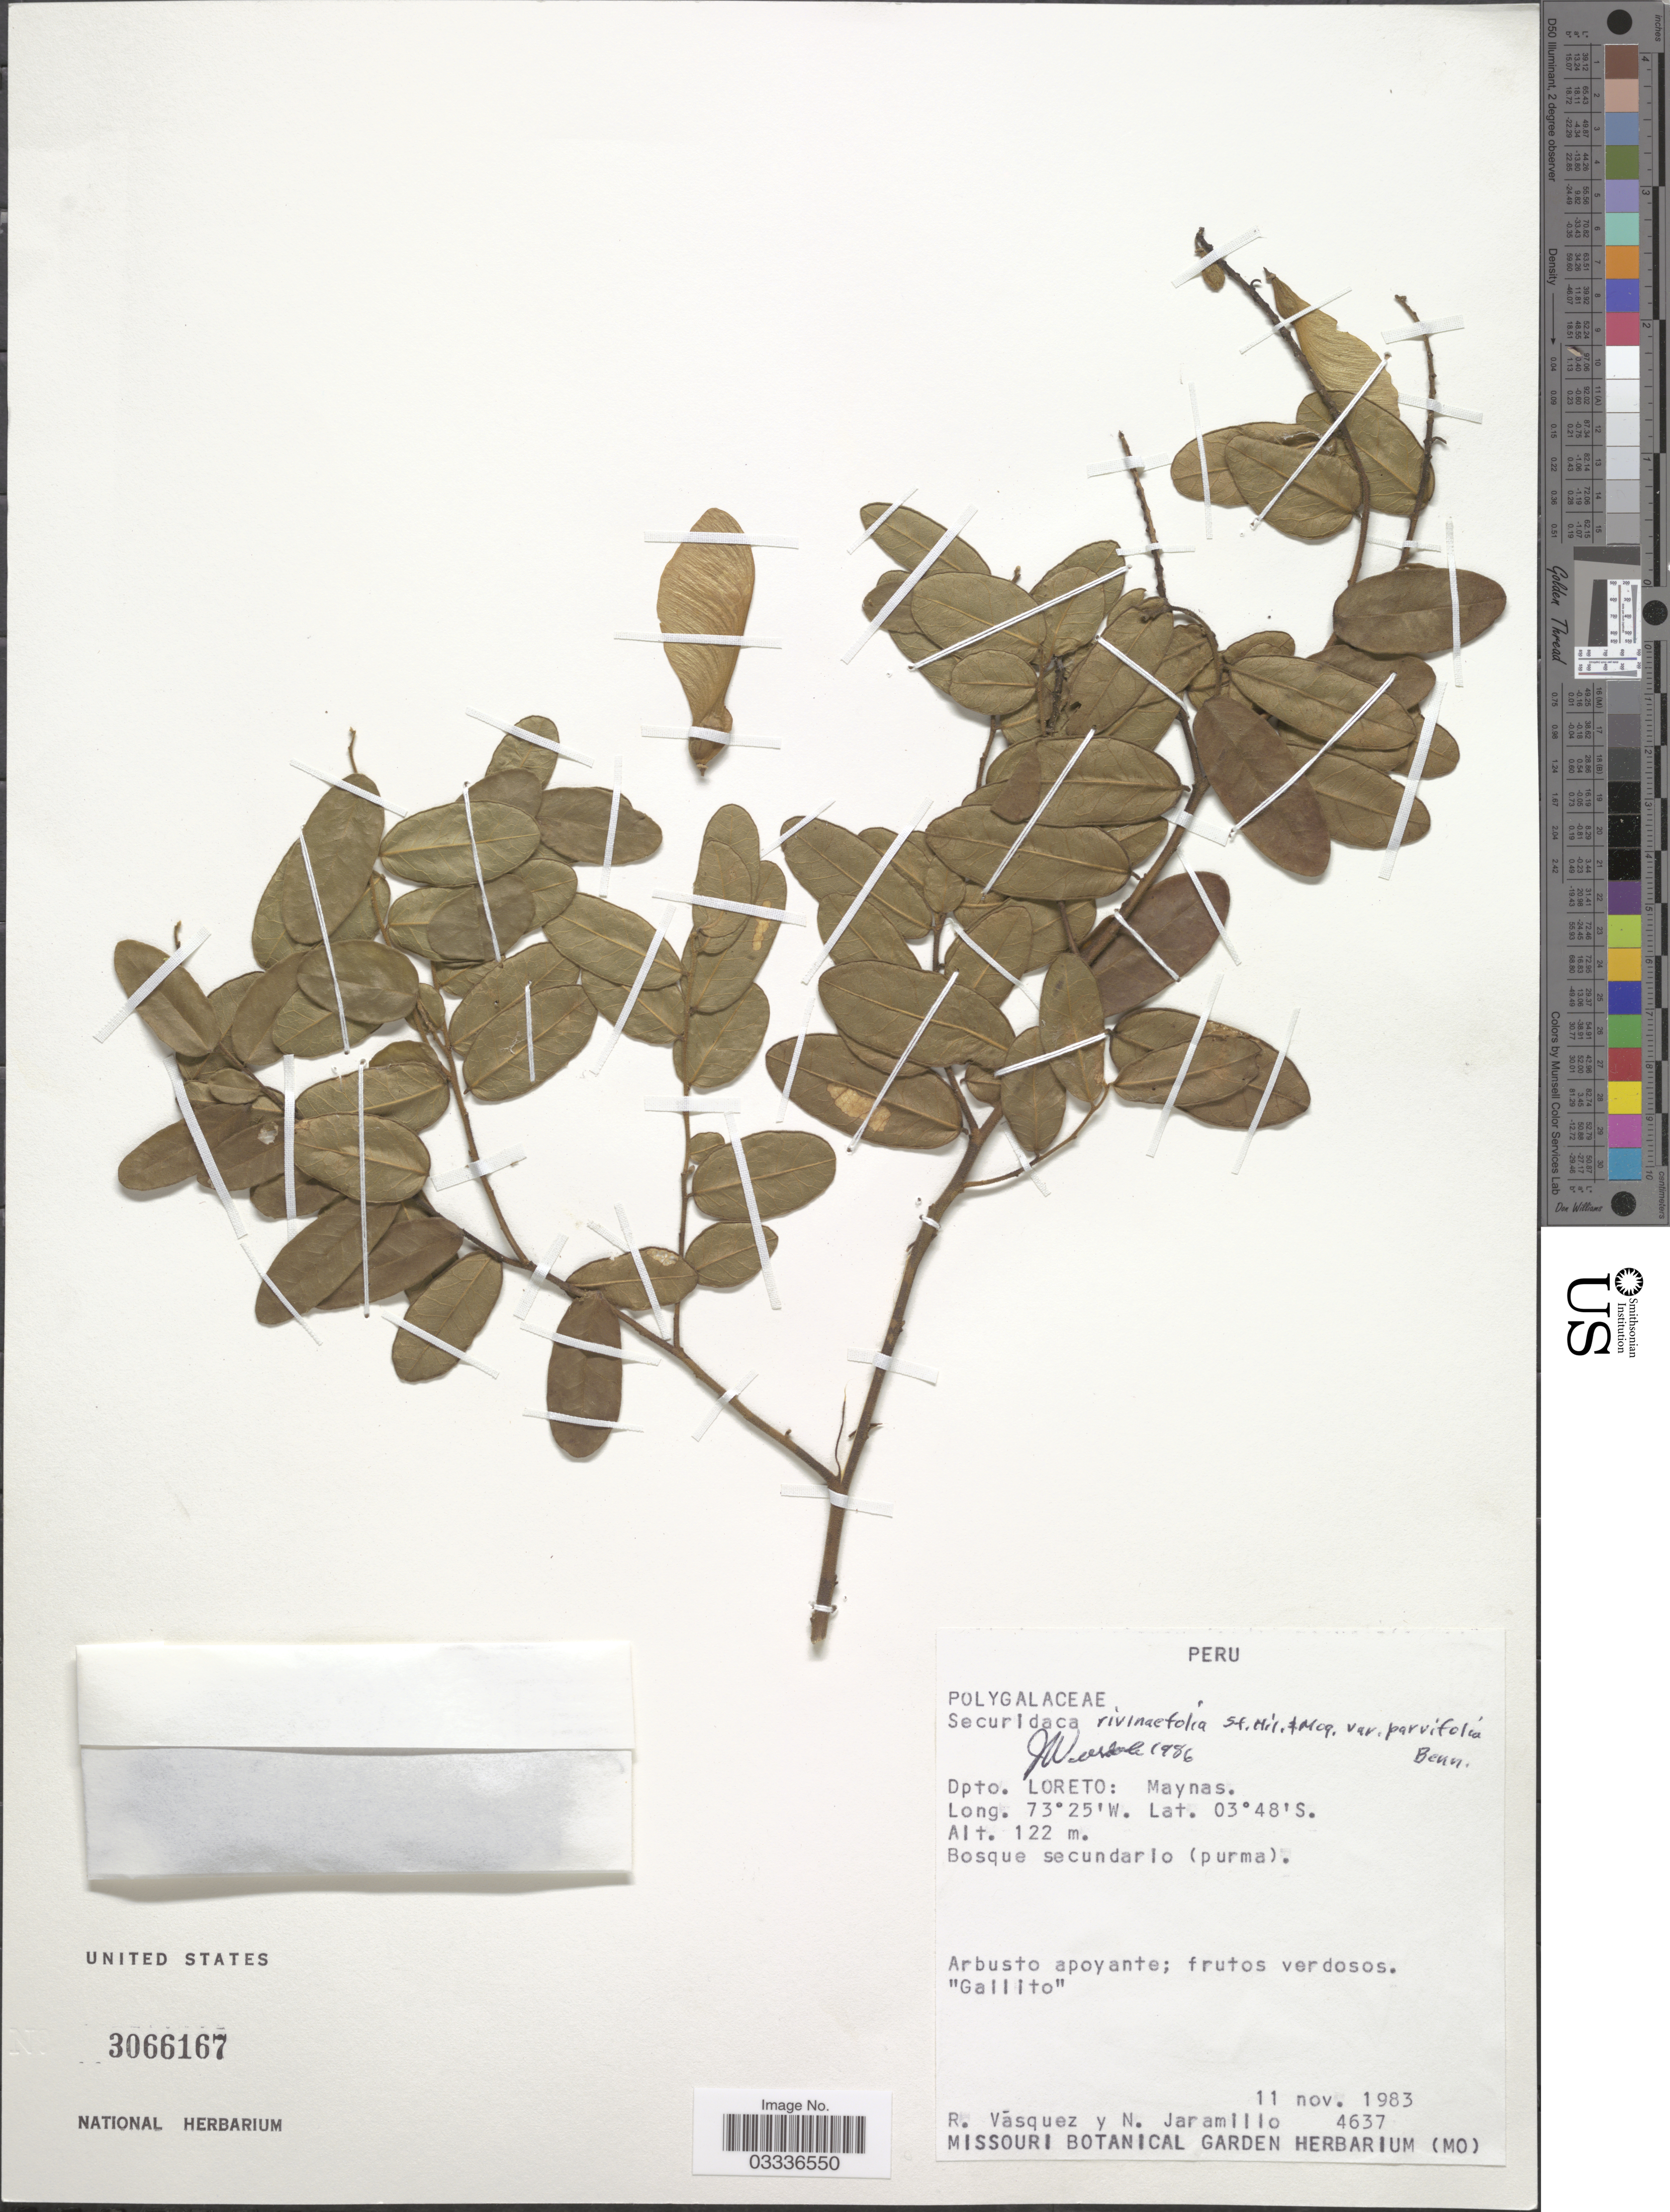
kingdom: Plantae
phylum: Tracheophyta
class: Magnoliopsida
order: Fabales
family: Polygalaceae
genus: Securidaca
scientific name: Securidaca rivinifolia var. parvifolia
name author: A.W. Benn.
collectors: R. Vásquez & N. Jaramillo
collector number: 4637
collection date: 1983-11-11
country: Peru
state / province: Loreto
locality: Dpto. Loreto: Maynas.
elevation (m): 122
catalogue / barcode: US 3066167